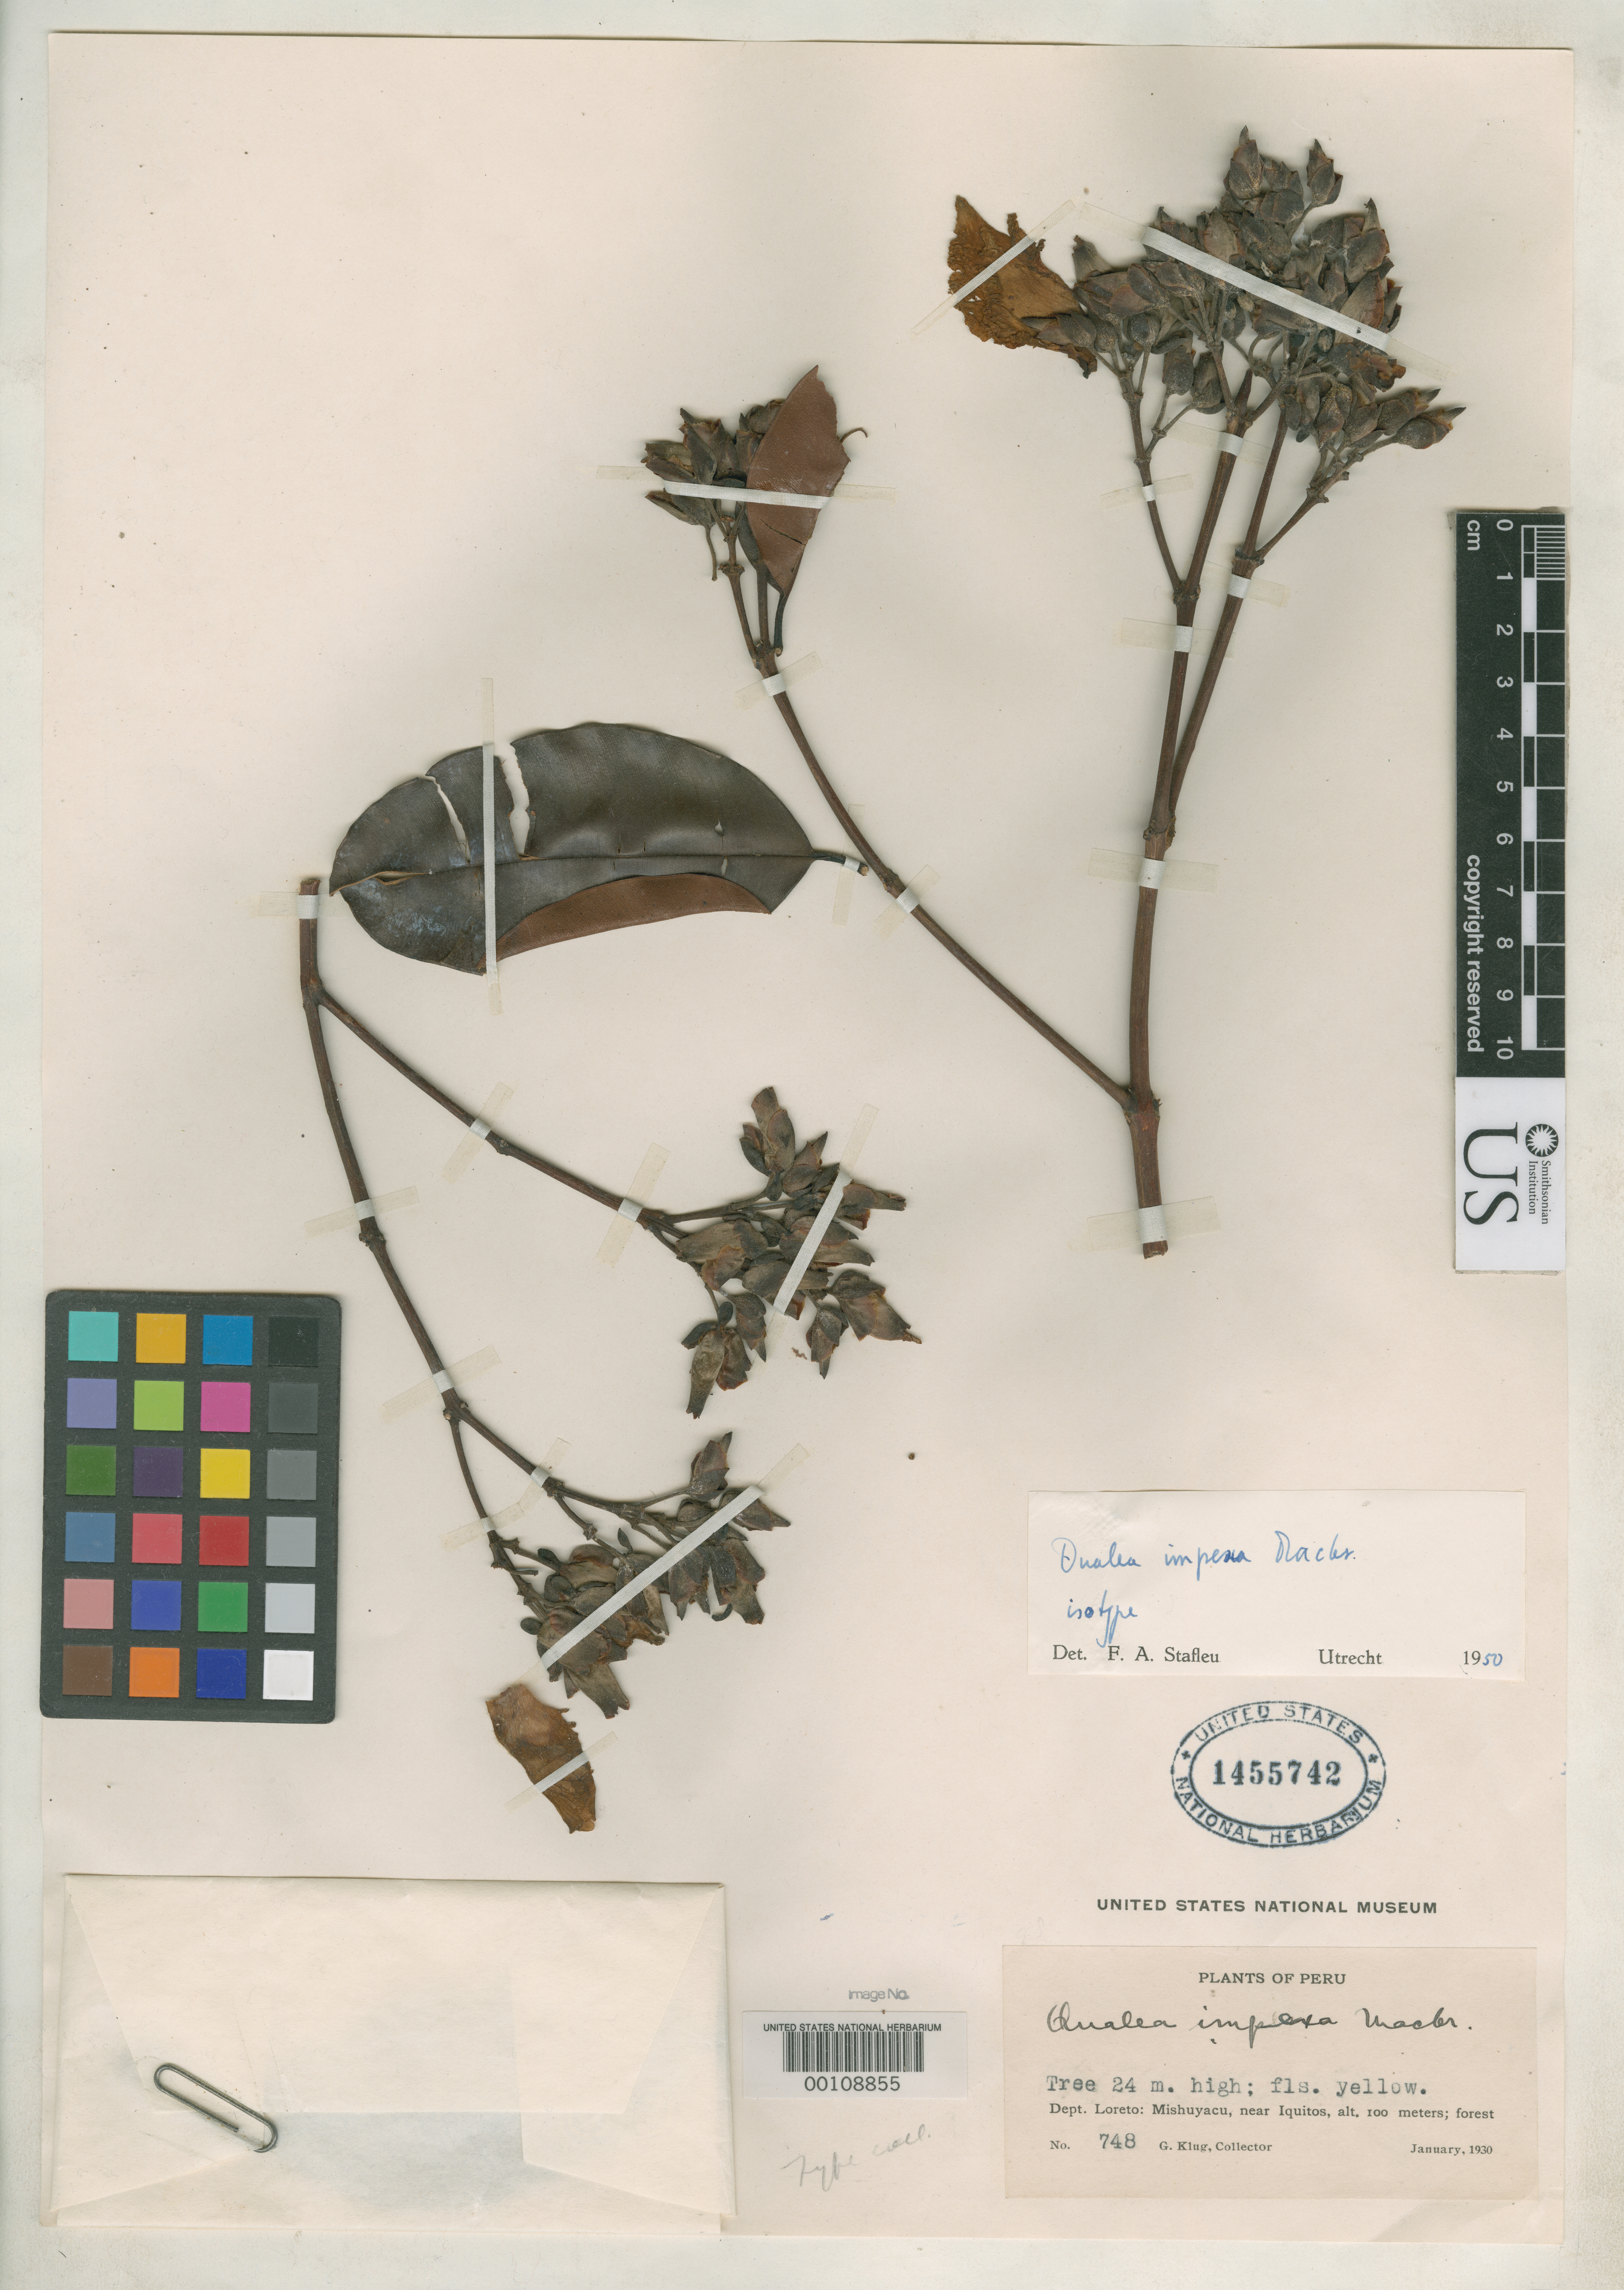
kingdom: Plantae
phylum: Tracheophyta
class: Magnoliopsida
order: Myrtales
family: Vochysiaceae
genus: Qualea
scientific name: Qualea impexa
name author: J.F. Macbr.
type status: Isotype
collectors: G. Klug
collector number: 748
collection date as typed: Jan 1930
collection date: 1930-01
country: Peru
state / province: Loreto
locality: Mishuyacu, near Iquitos.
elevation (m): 100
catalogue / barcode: US 1455742